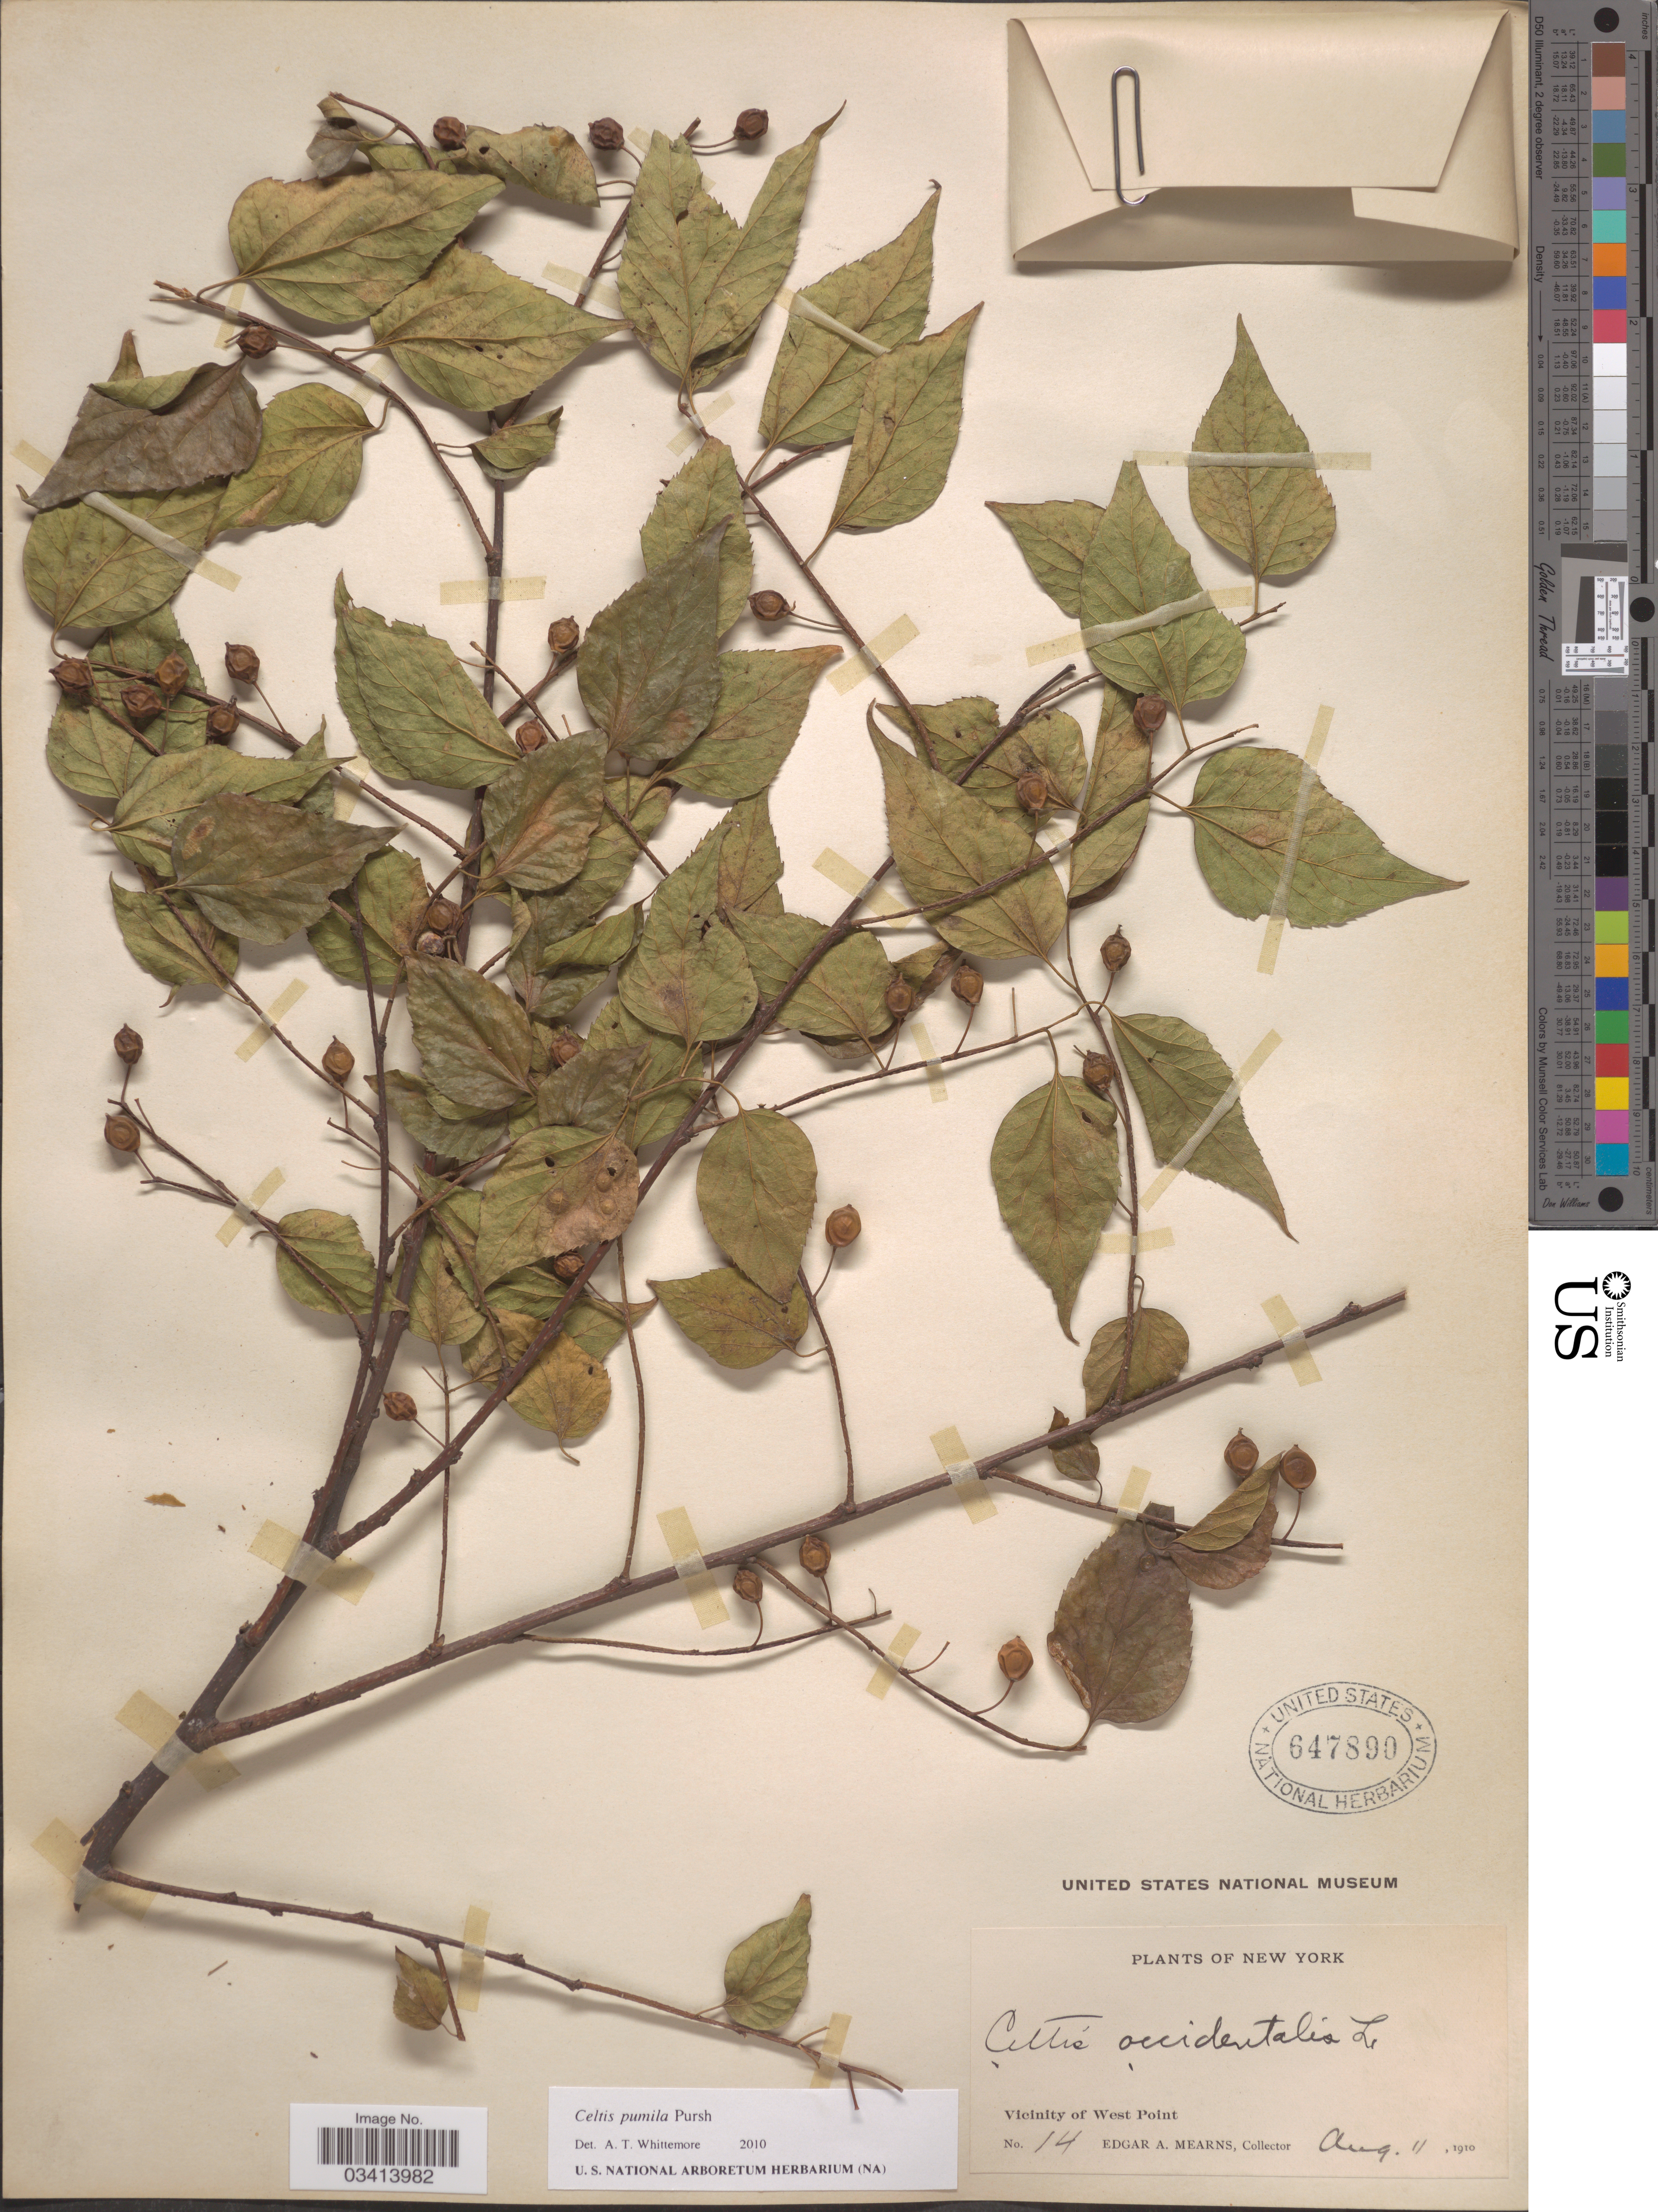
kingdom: Plantae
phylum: Tracheophyta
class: Magnoliopsida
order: Rosales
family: Cannabaceae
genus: Celtis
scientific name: Celtis occidentalis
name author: L.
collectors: E. A. Mearns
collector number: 14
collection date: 1910-08-11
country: United States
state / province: New York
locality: Vicinity of West Point.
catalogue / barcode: US 647890